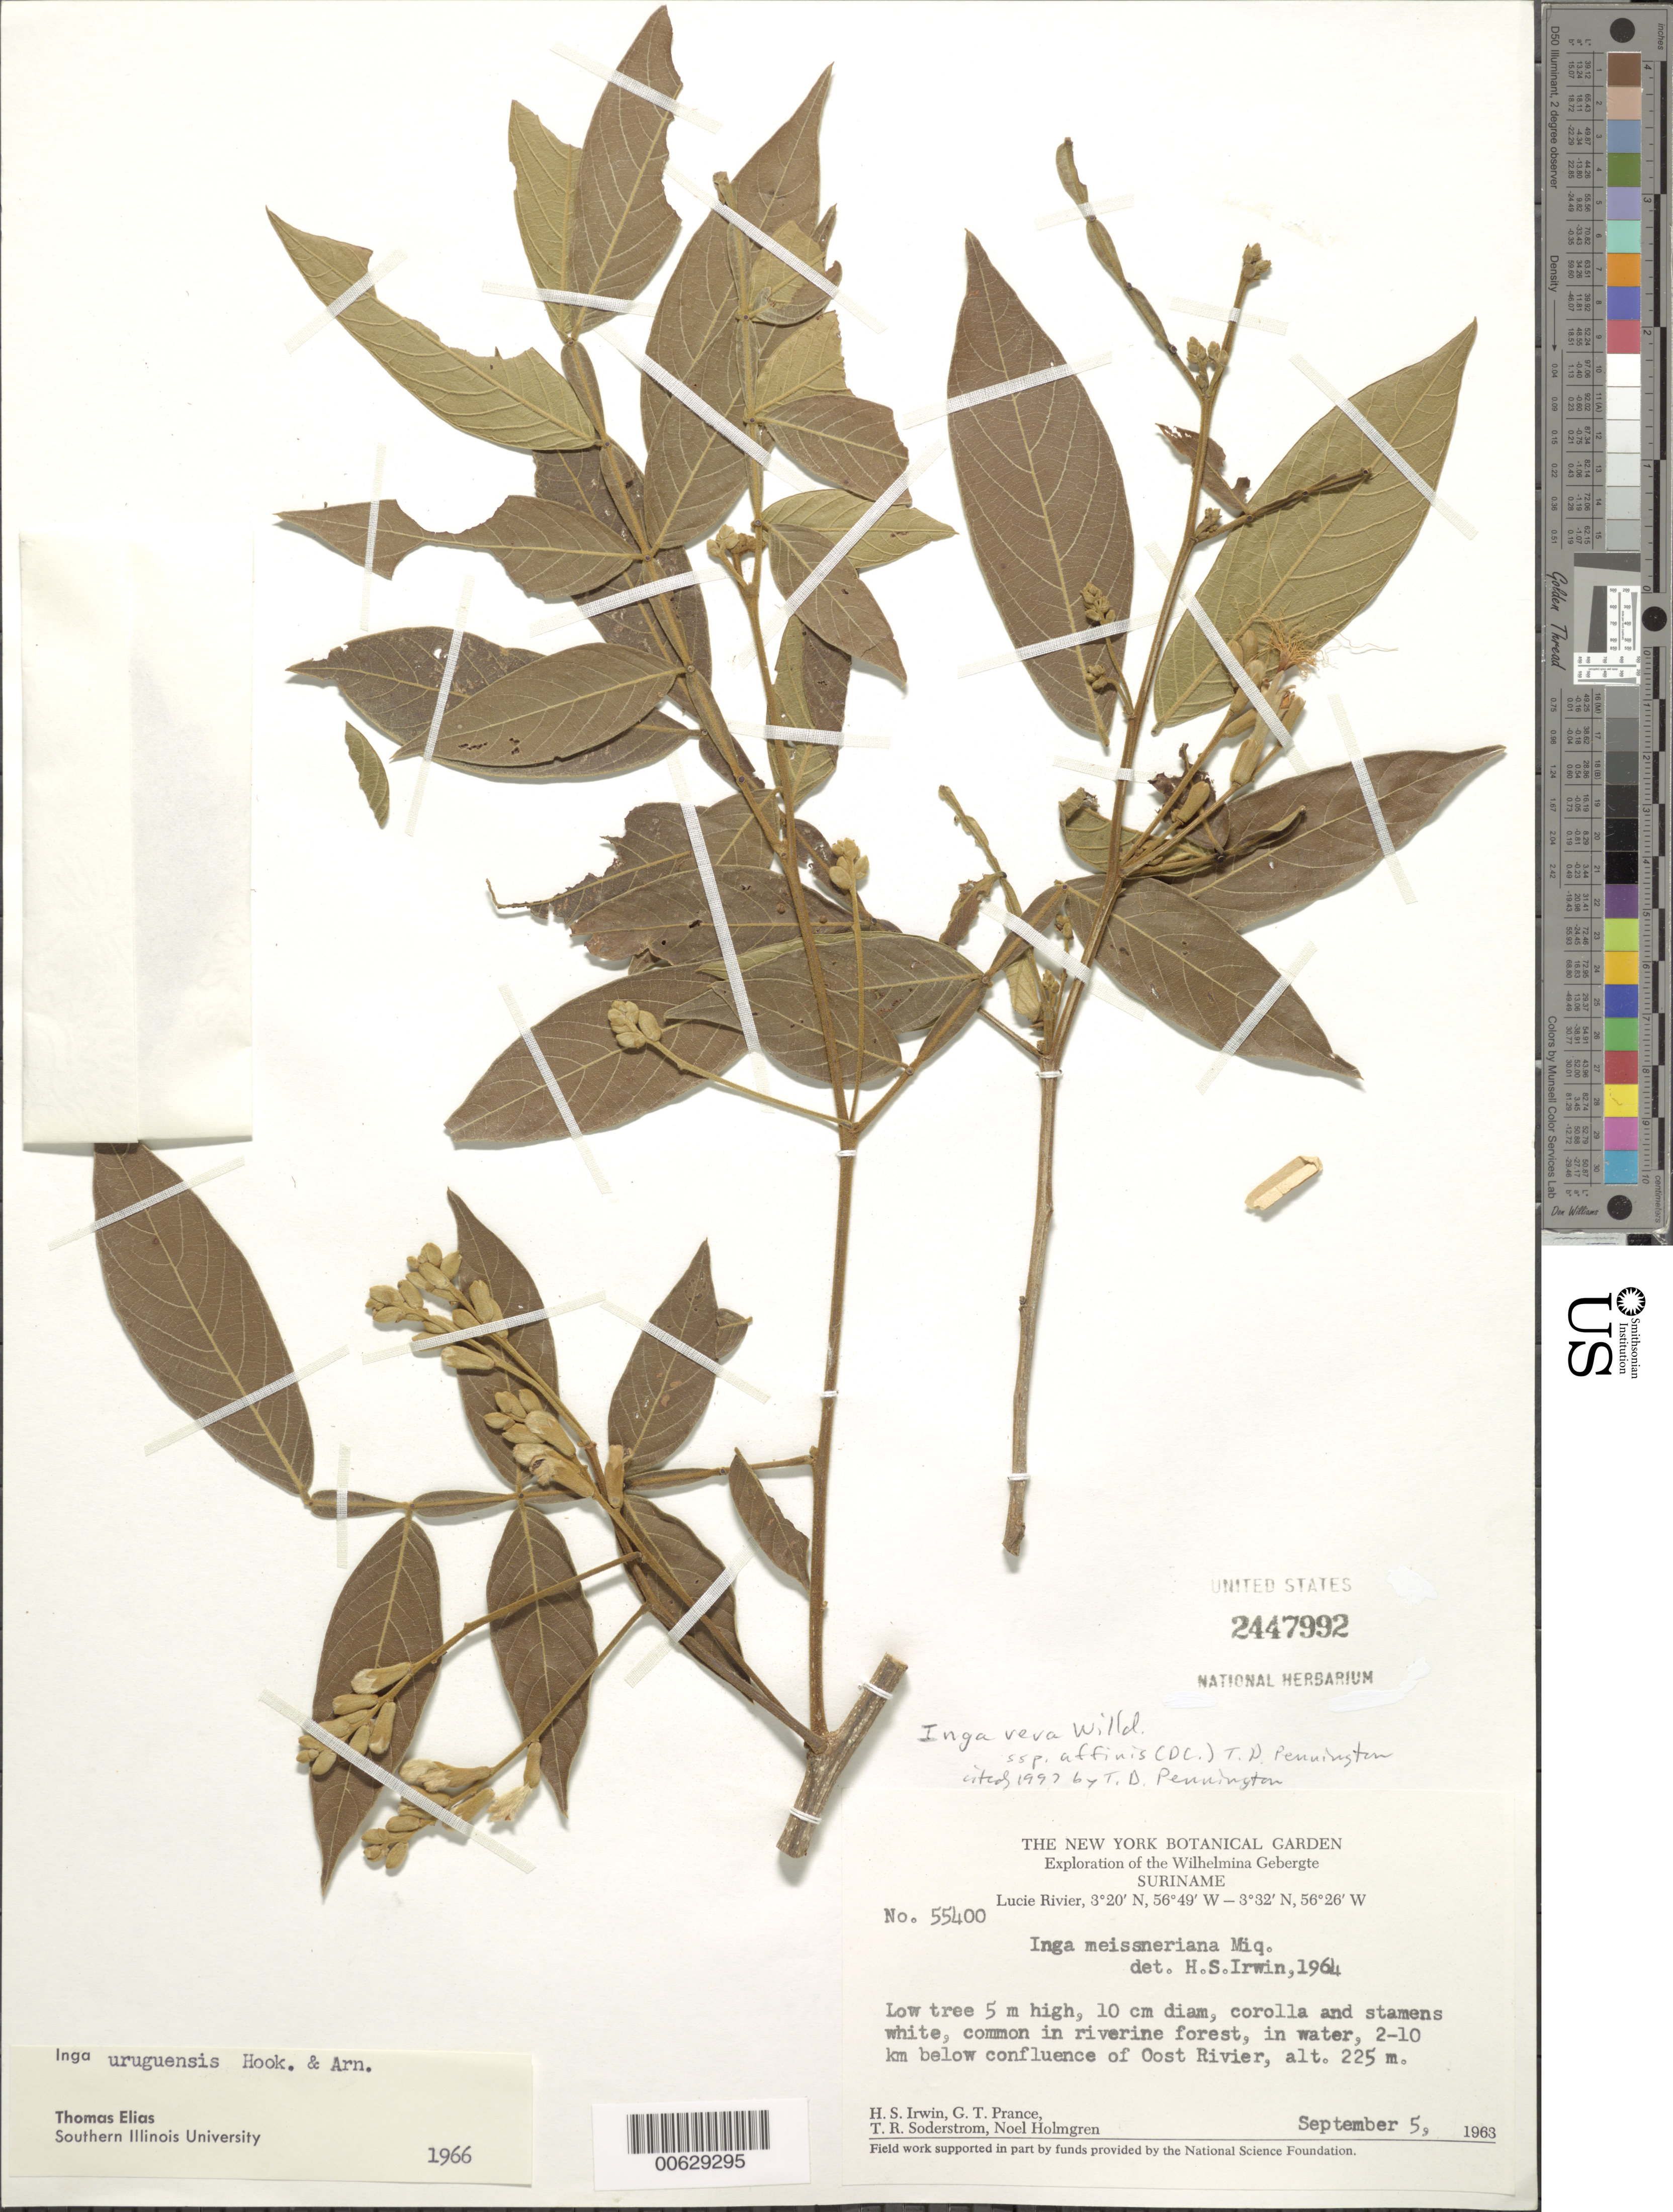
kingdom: Plantae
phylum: Tracheophyta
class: Magnoliopsida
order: Fabales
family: Fabaceae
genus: Inga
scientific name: Inga vera subsp. affinis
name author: (DC.) T.D. Penn.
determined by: Pennington, T. D., (K)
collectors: H. Irwin, G. T. Prance, T. R. Soderstrom & N. H. Holmgren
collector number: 55400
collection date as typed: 5-Sep-63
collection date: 1963-09-05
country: Suriname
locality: Lucie R., 2-10 km below confl. with Oost R., Wilhelmina Gebergte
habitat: Riverine forest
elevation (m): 225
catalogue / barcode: US 2447992